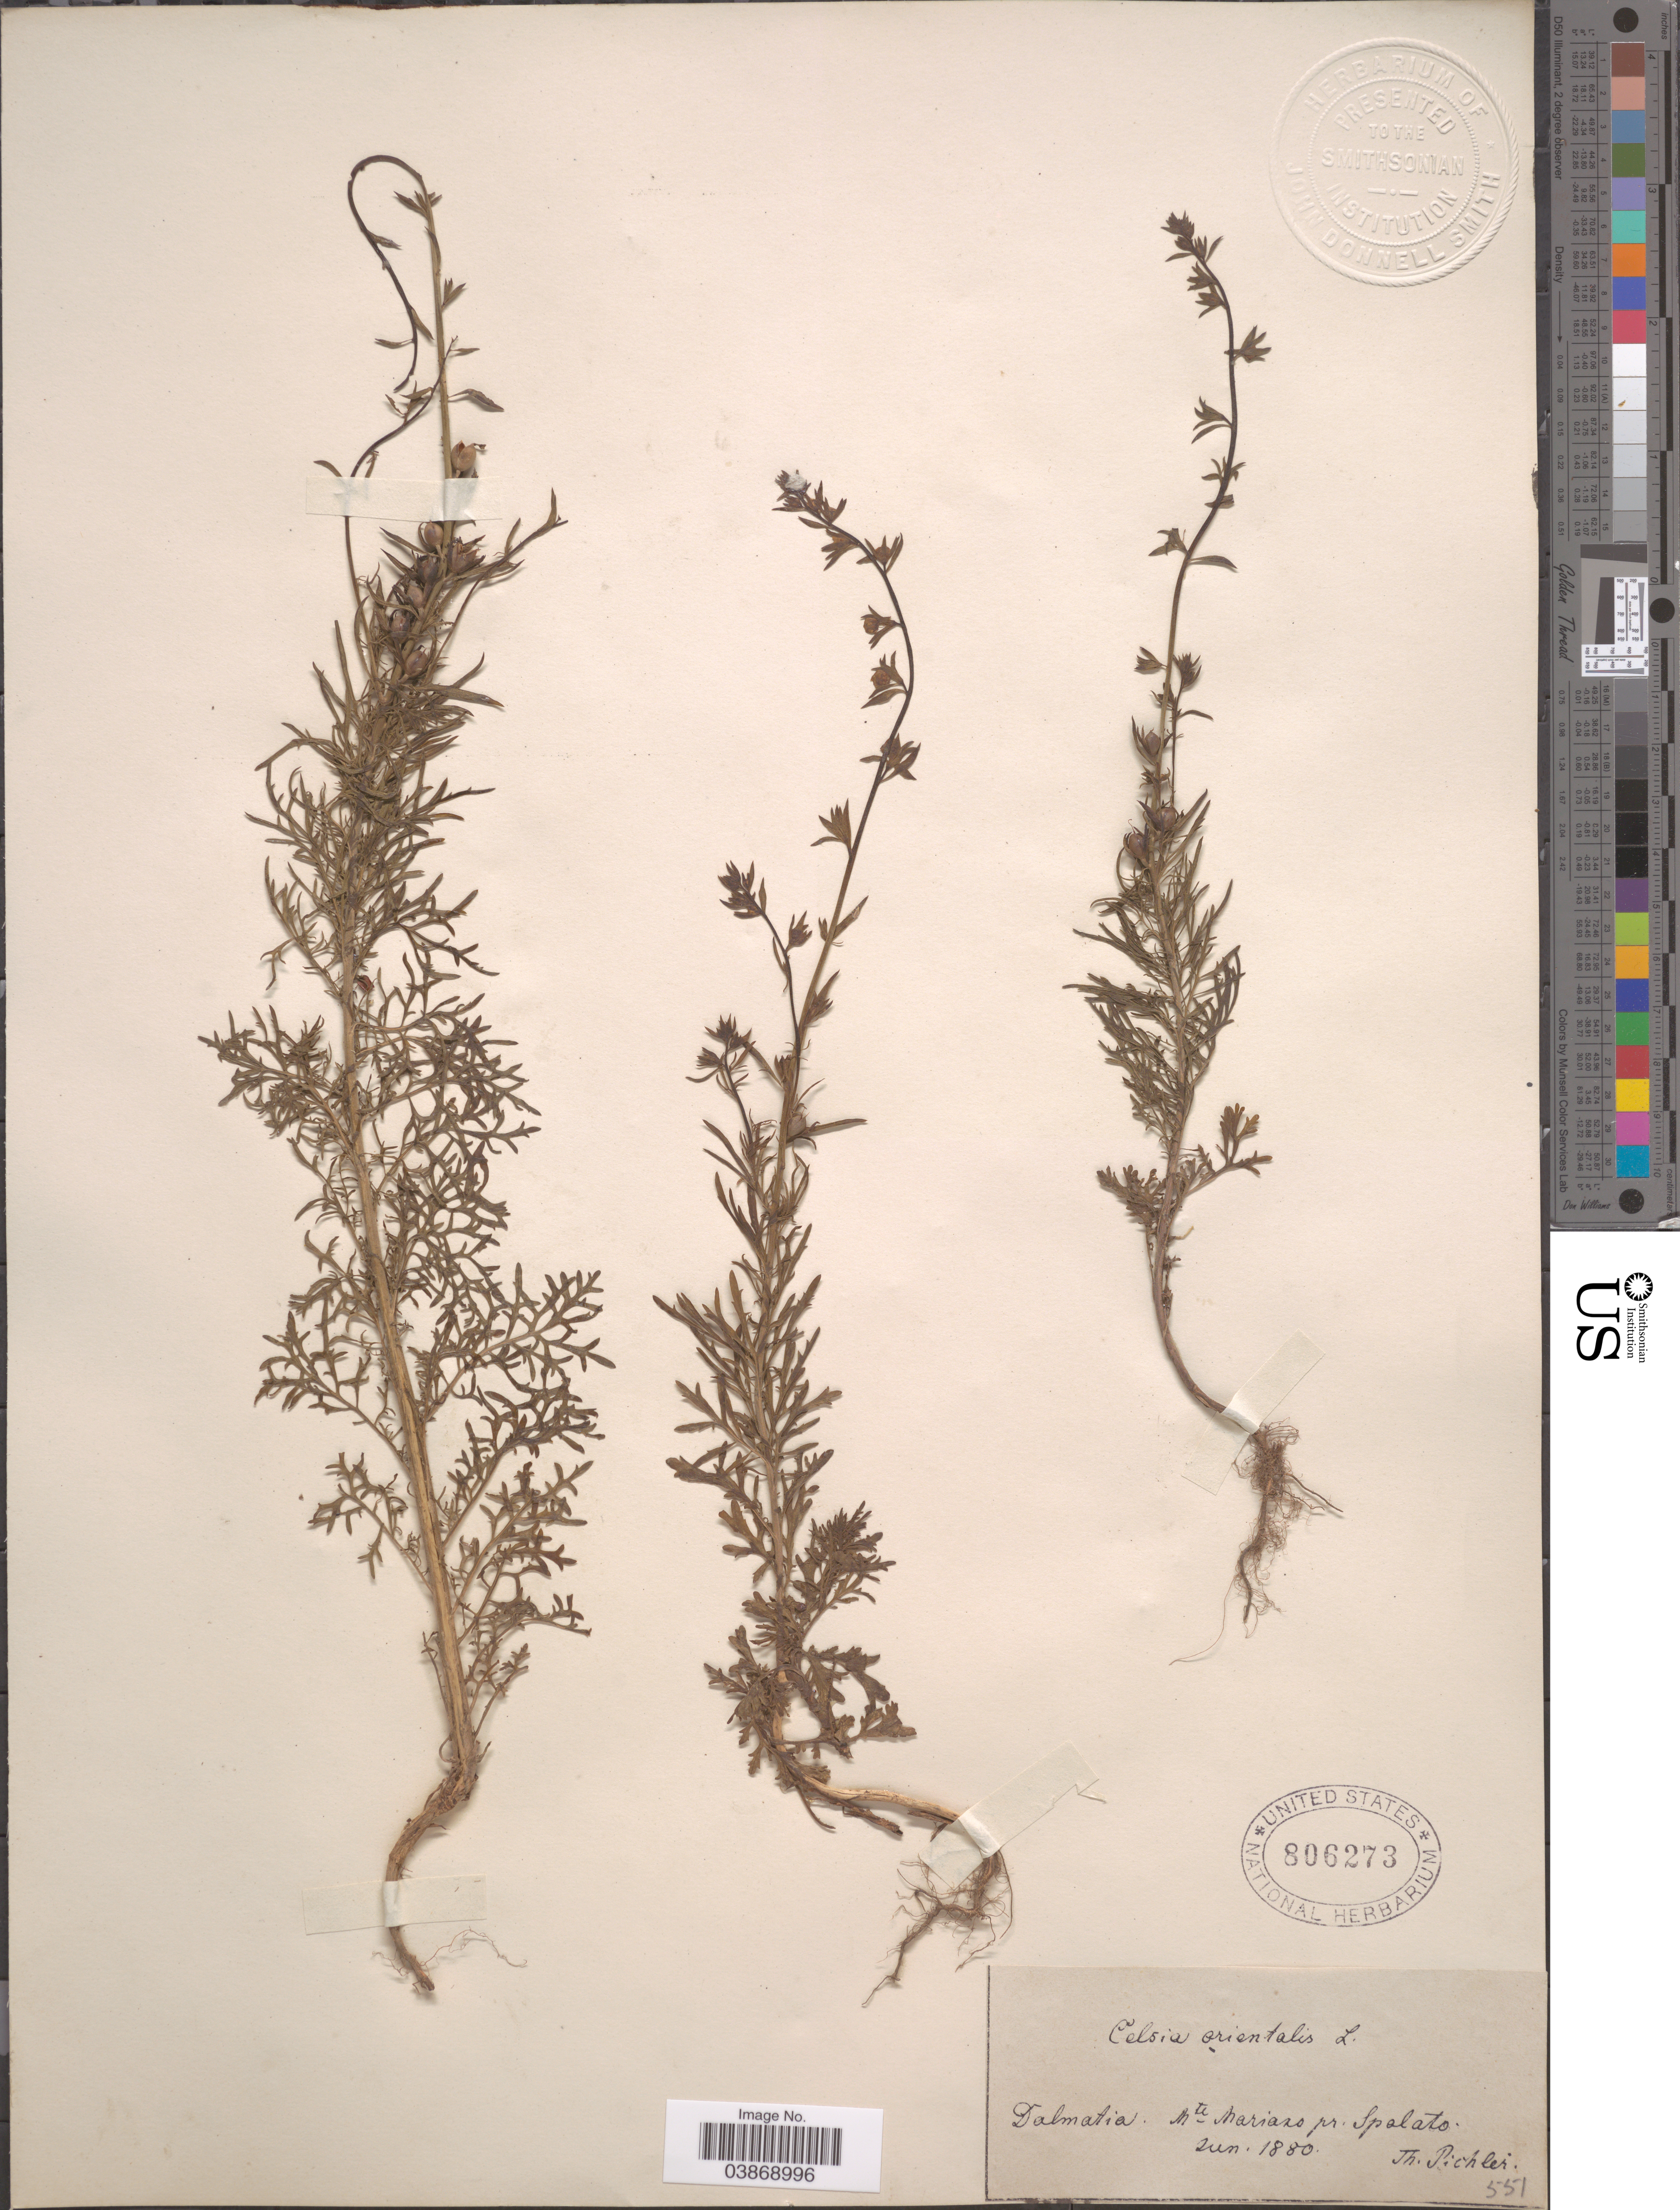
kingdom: Plantae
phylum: Tracheophyta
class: Magnoliopsida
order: Lamiales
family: Scrophulariaceae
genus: Celsia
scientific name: Celsia orientalis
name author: L.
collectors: T. Pichler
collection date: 1880-06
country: Croatia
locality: Dalmatia. Mte Mariano pr. Spalato.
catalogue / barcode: US 806273